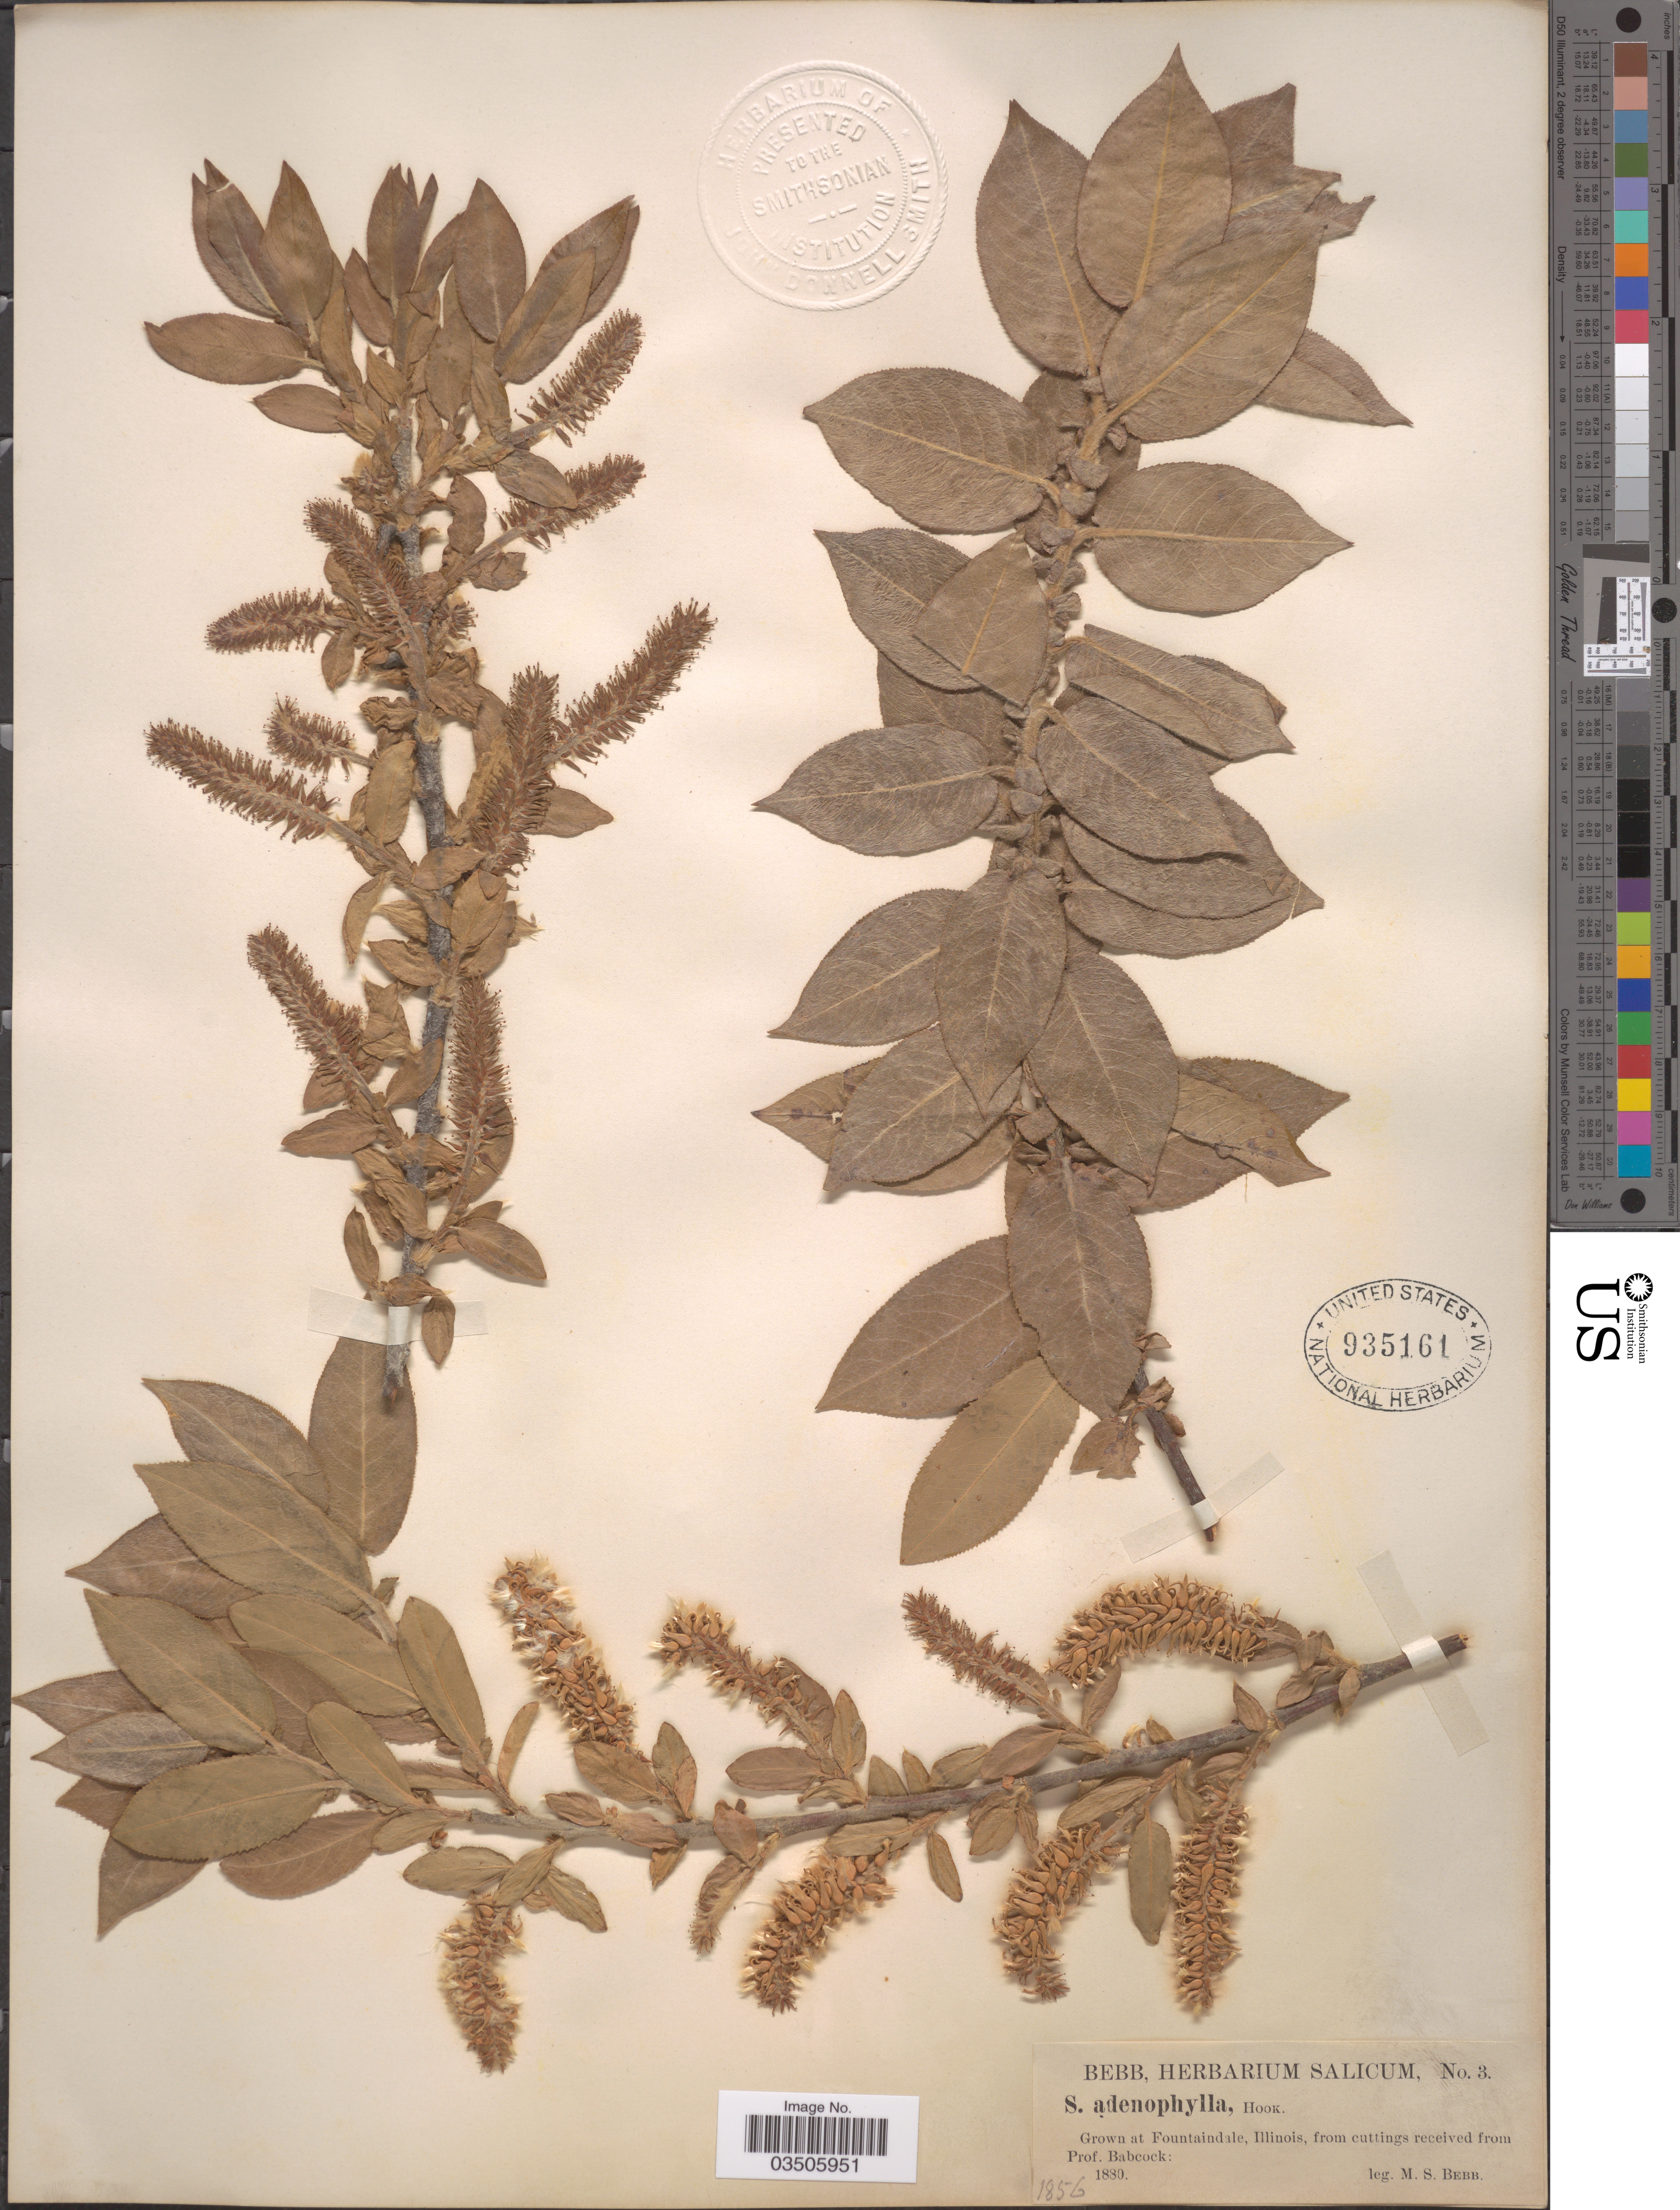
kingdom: Plantae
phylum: Tracheophyta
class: Magnoliopsida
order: Malpighiales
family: Salicaceae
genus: Salix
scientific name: Salix syrticola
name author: Fernald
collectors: M. Bebb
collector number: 3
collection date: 1856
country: United States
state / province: Illinois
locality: Grown at Fountaindale.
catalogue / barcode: US 935161